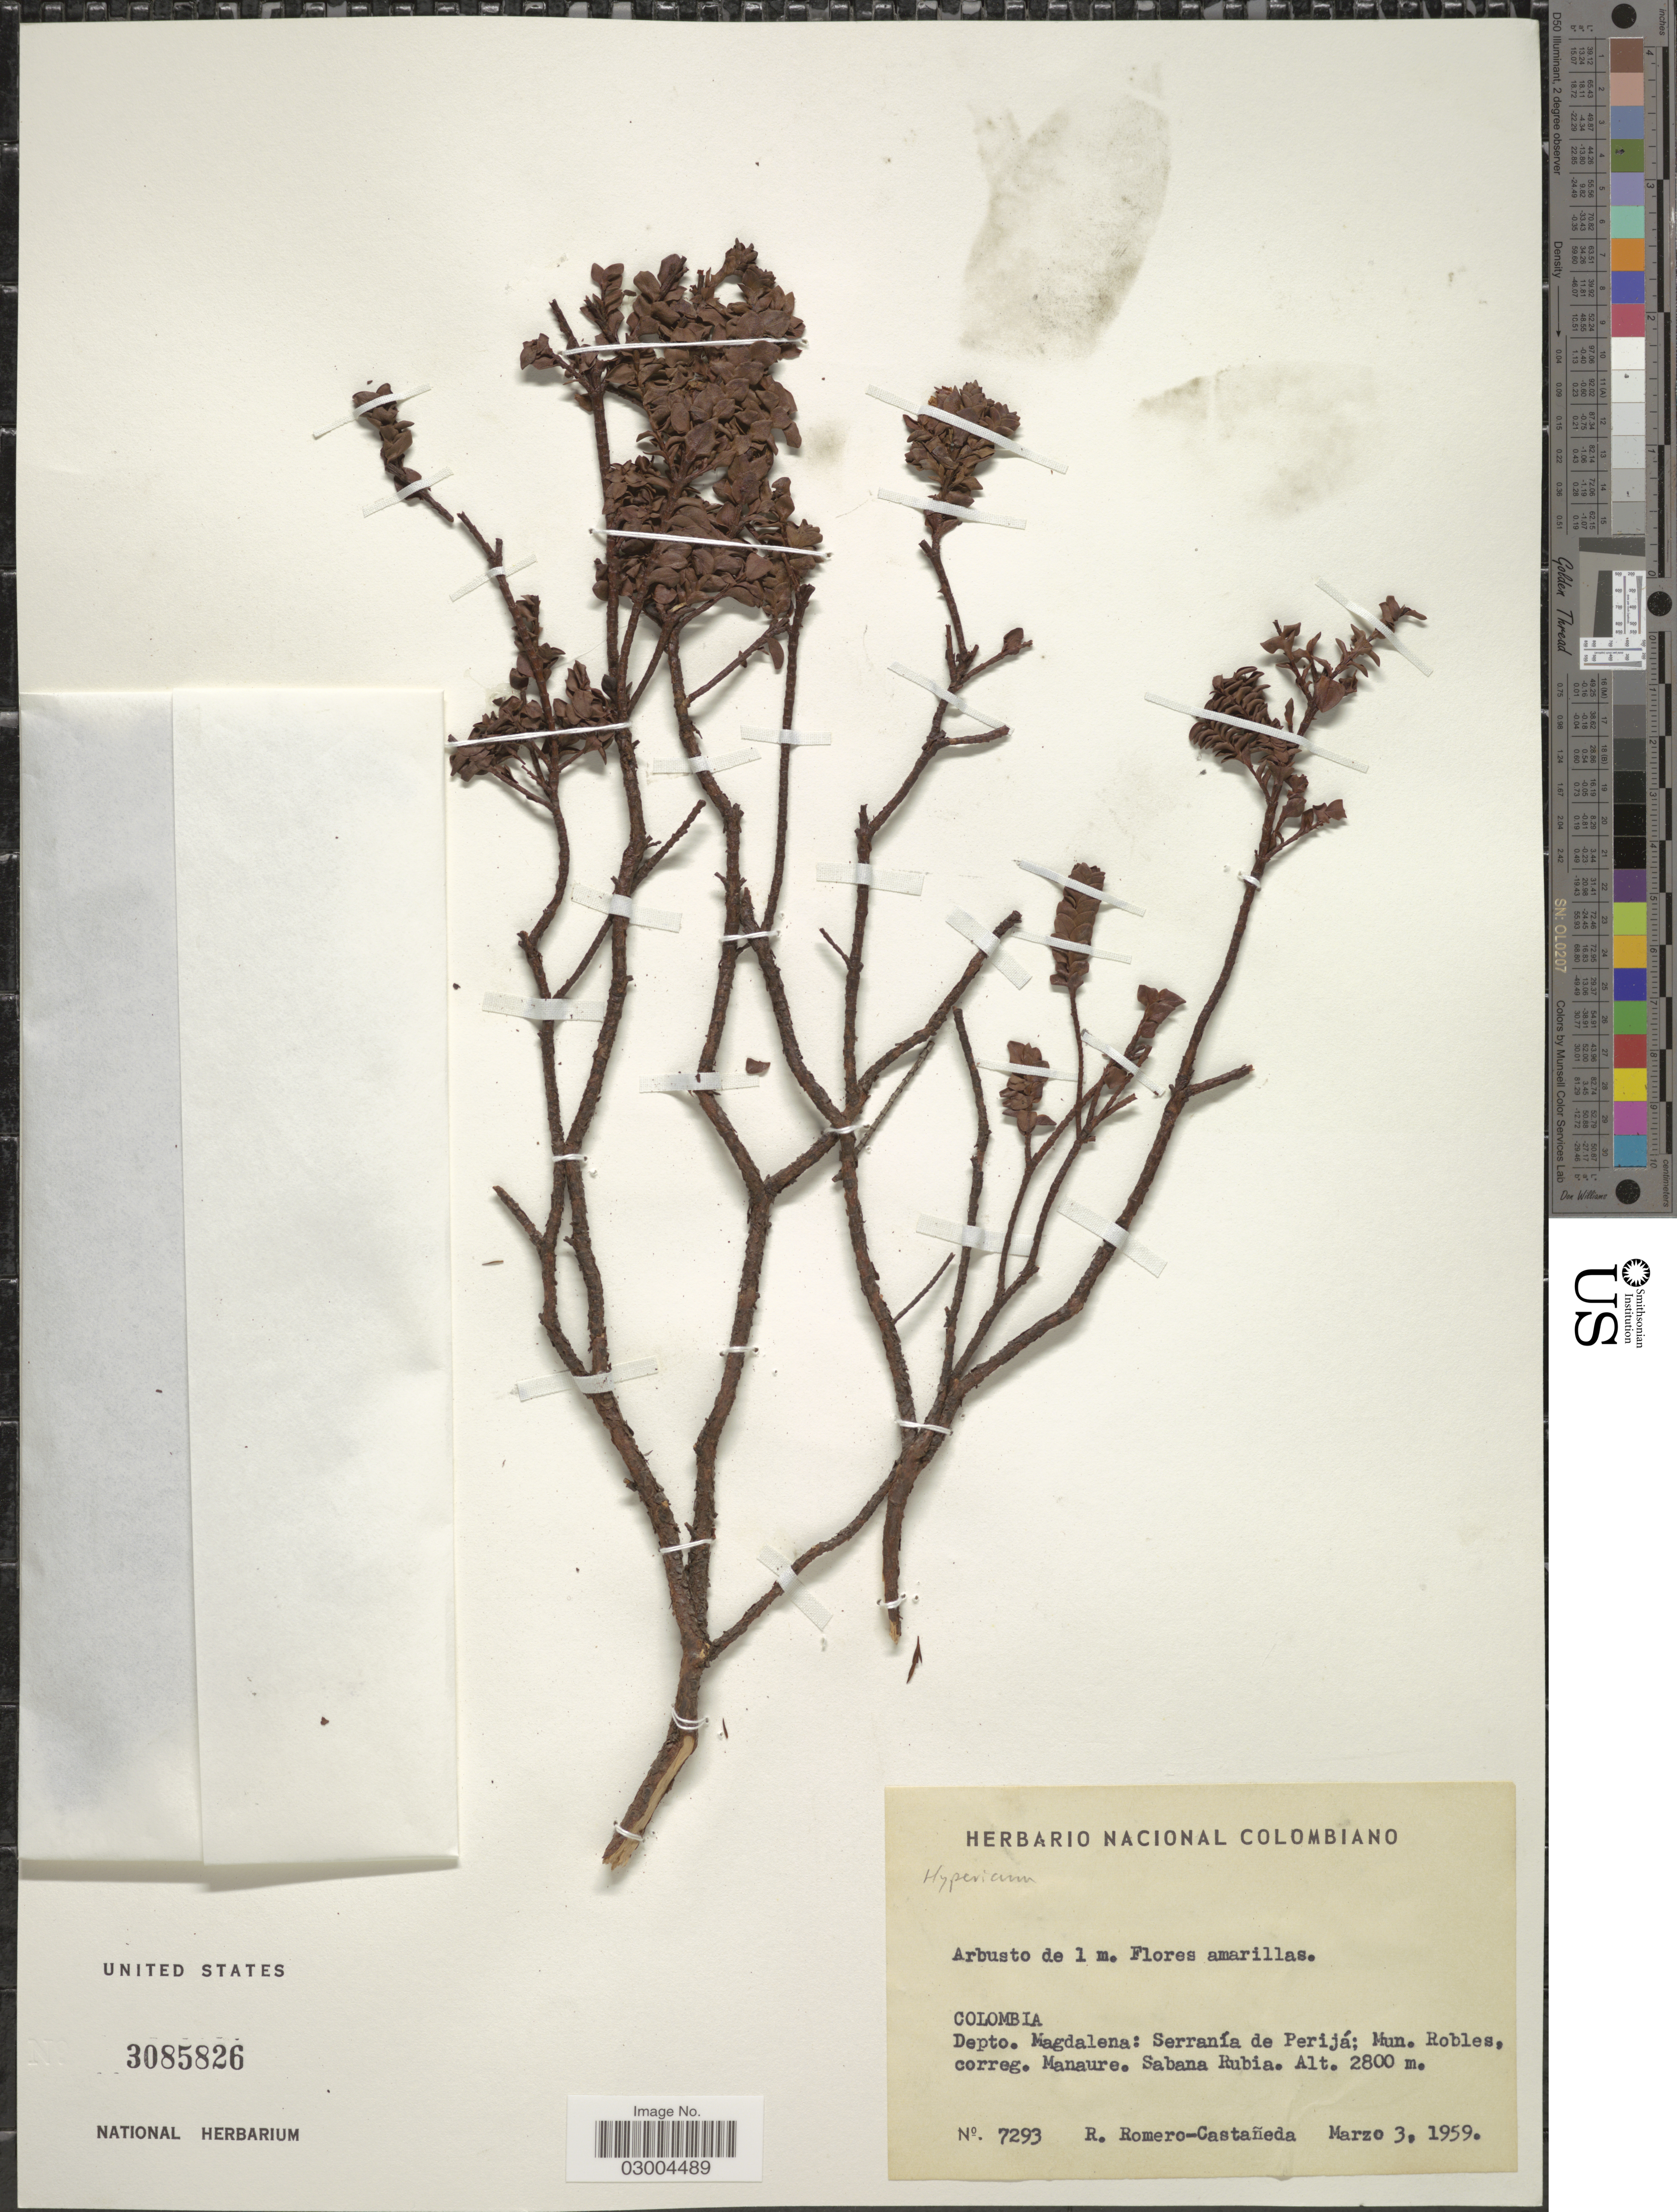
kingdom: Plantae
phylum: Tracheophyta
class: Magnoliopsida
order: Malpighiales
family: Hypericaceae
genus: Hypericum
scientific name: Hypericum sp.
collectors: R. Romero Castañeda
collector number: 7293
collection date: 1959-03-03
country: Colombia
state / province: Magdalena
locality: Depto. Magdalena: Serranía de Perijá; Mun. Robles, correg. Manaure. Sabana Rubia.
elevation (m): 2800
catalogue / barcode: US 3085826